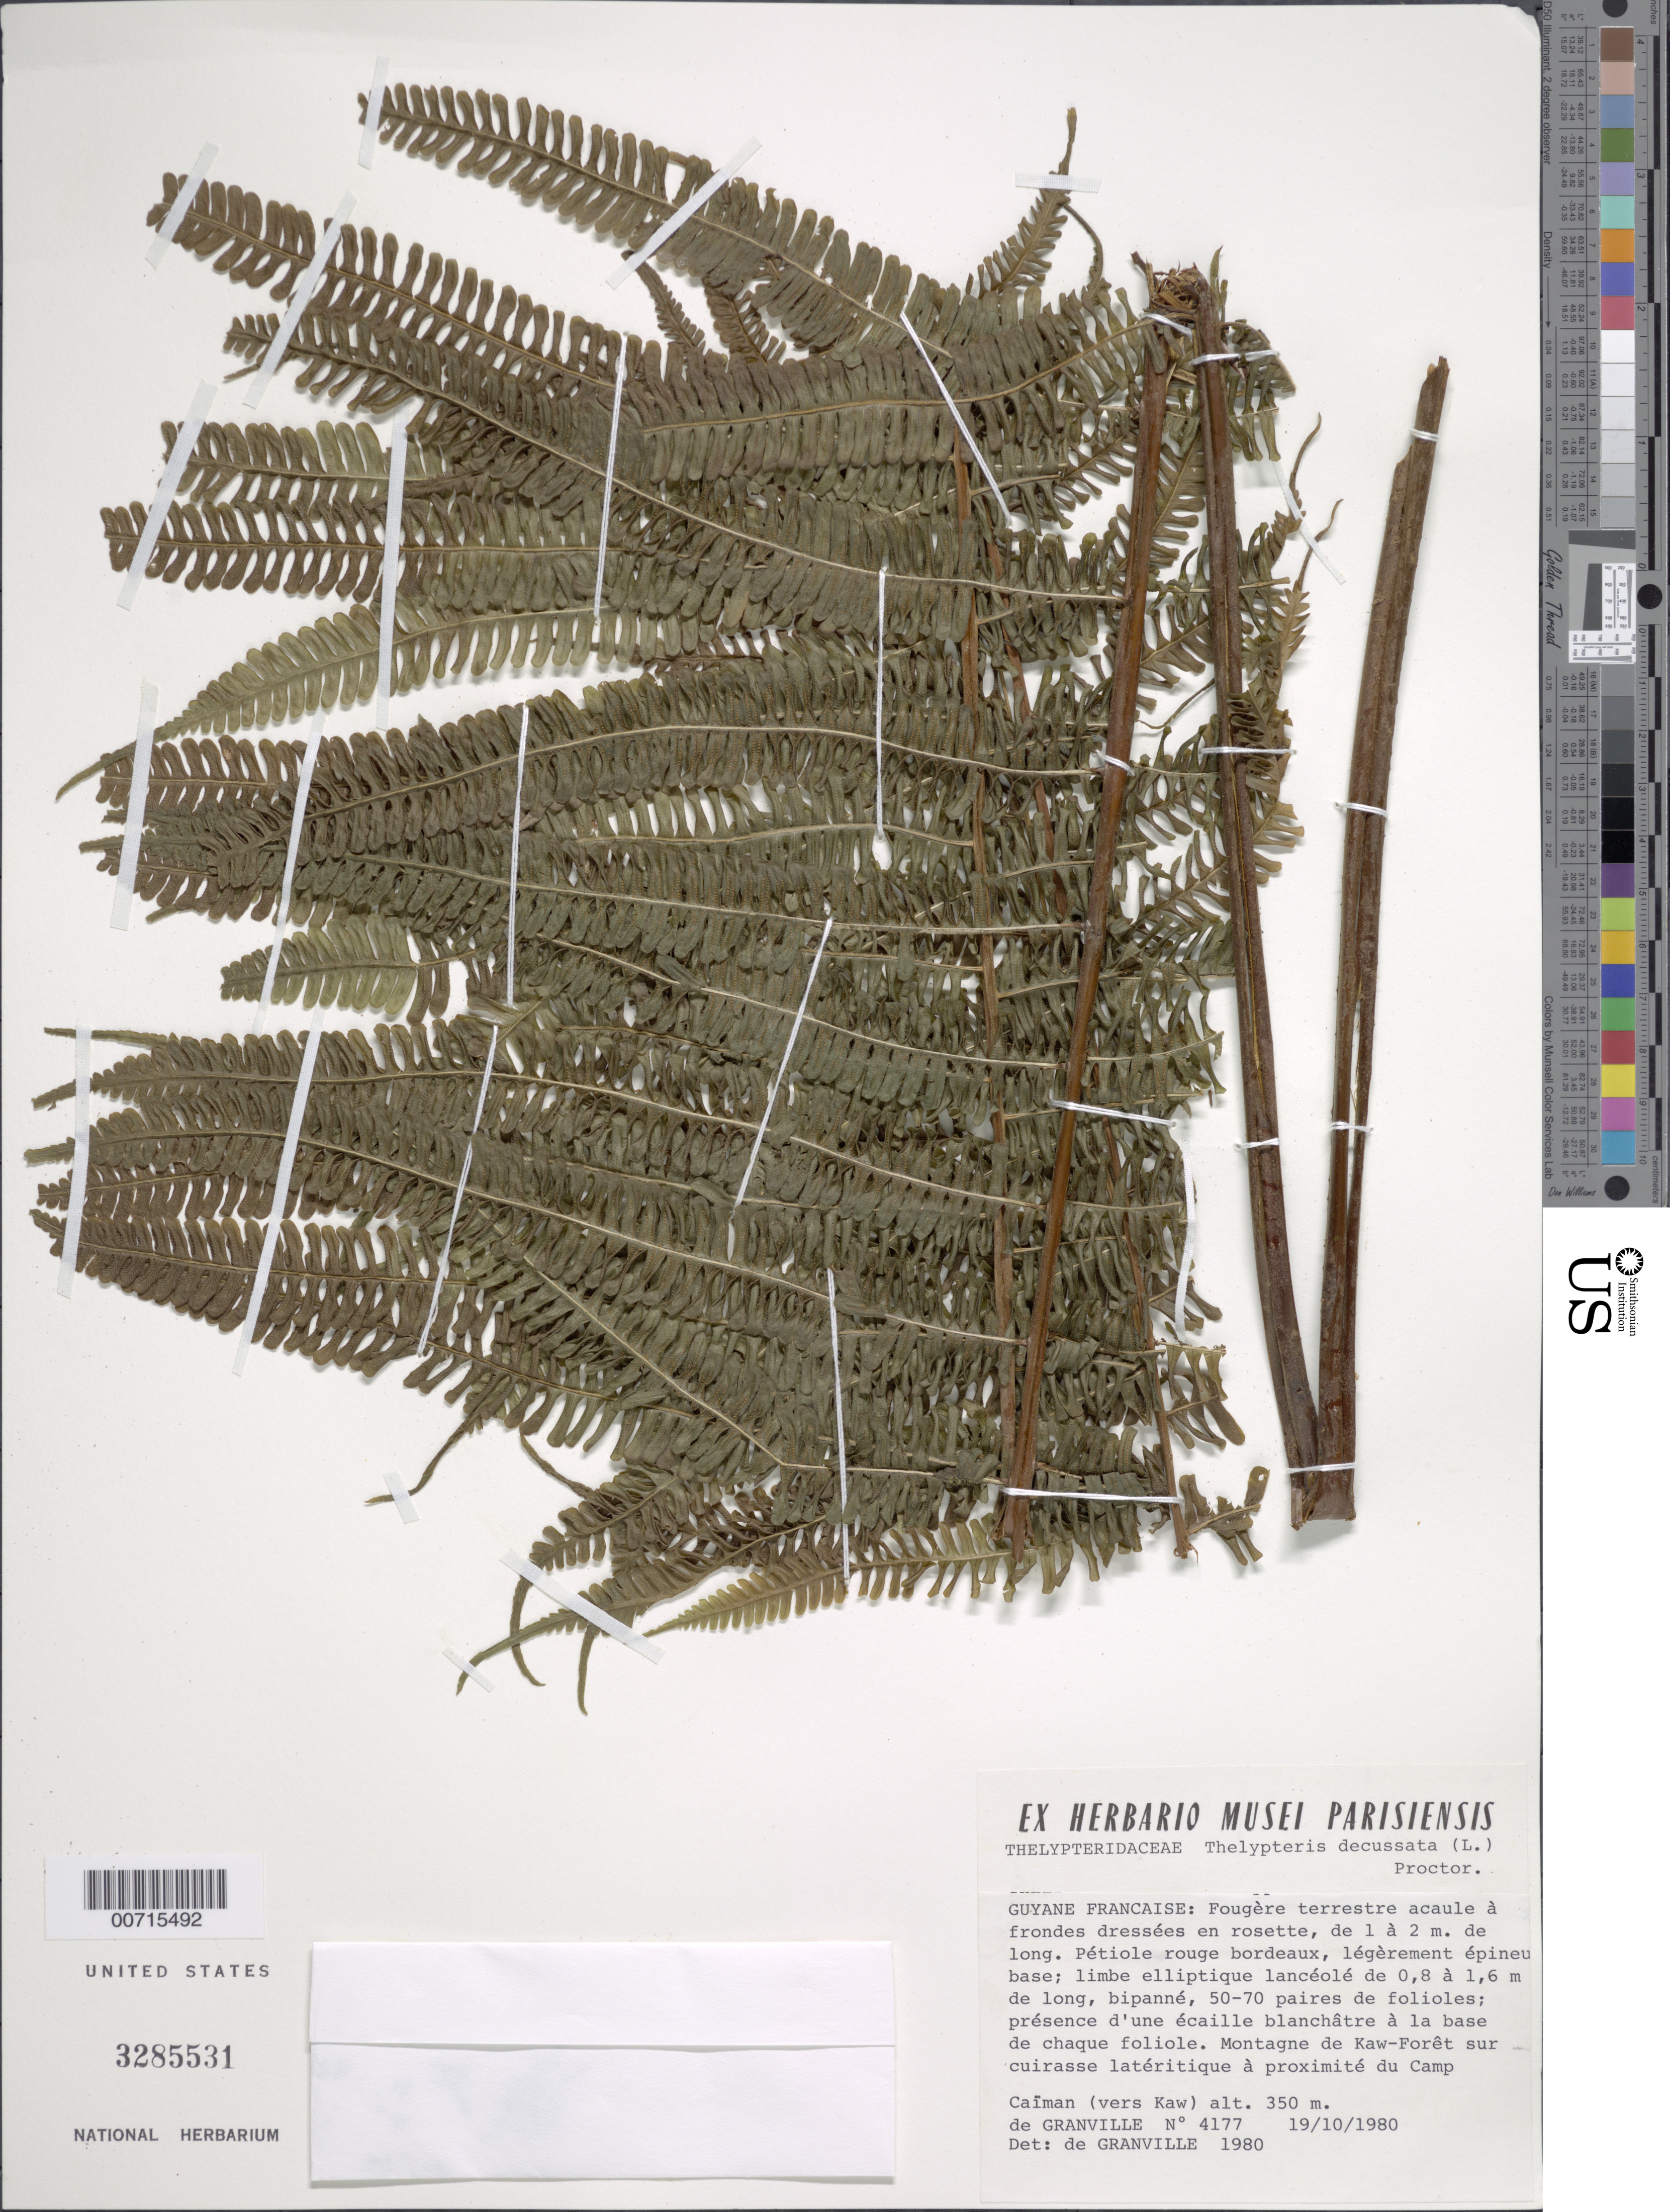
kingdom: Plantae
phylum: Tracheophyta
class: Polypodiopsida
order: Polypodiales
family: Thelypteridaceae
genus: Steiropteris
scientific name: Steiropteris decussata var. decussata (L.) comb. nov., ined. 2015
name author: (L.)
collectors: J.-J. de Granville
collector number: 4177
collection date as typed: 19-Oct-80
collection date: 1980-10-19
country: French Guiana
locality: Montagne de Kaw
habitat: Cuirasse latéritique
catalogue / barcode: US 3285531